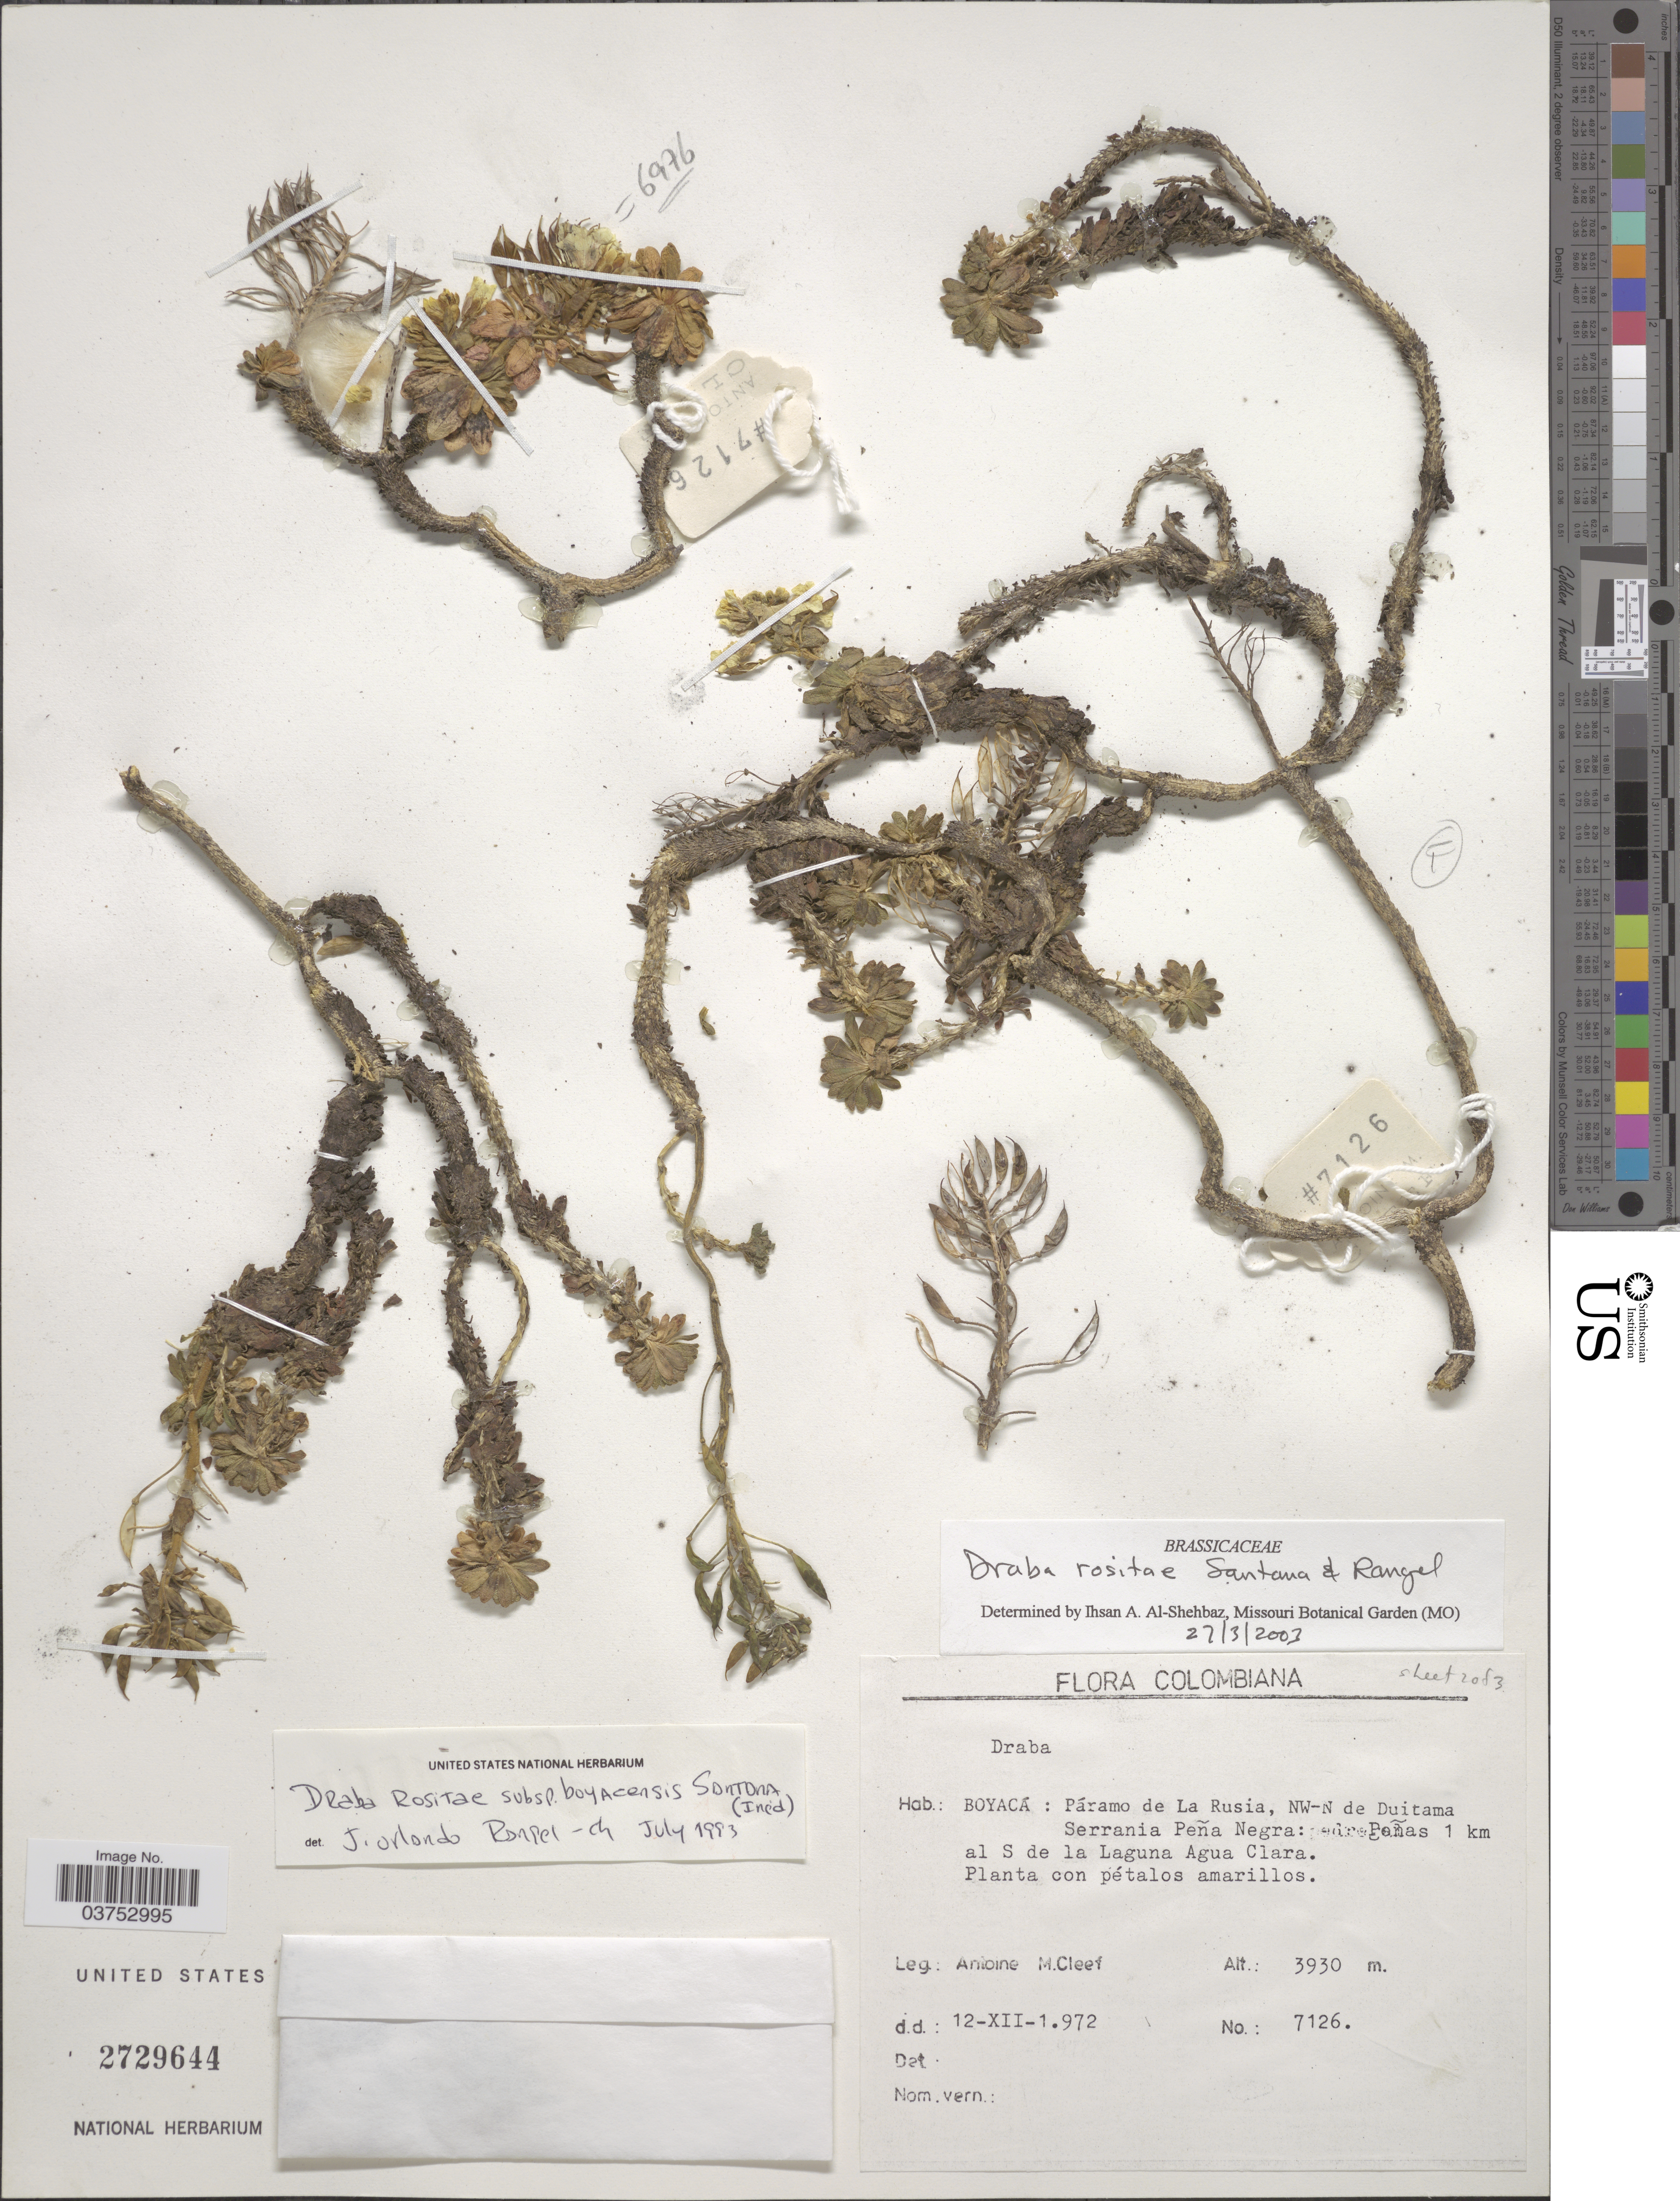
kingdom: Plantae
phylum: Tracheophyta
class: Magnoliopsida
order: Brassicales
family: Brassicaceae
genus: Draba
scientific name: Draba rositae subsp. rositae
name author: Santana & J.O. Rangel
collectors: A. M. Cleef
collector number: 7126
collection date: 1972-12-12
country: Colombia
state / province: Boyacá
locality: Páramo de La Rusia, NW-N de Duitama Serrania Peña Negra: Peñas 1 km al S de la Laguna Agua Clara.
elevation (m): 3930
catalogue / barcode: US 2729644